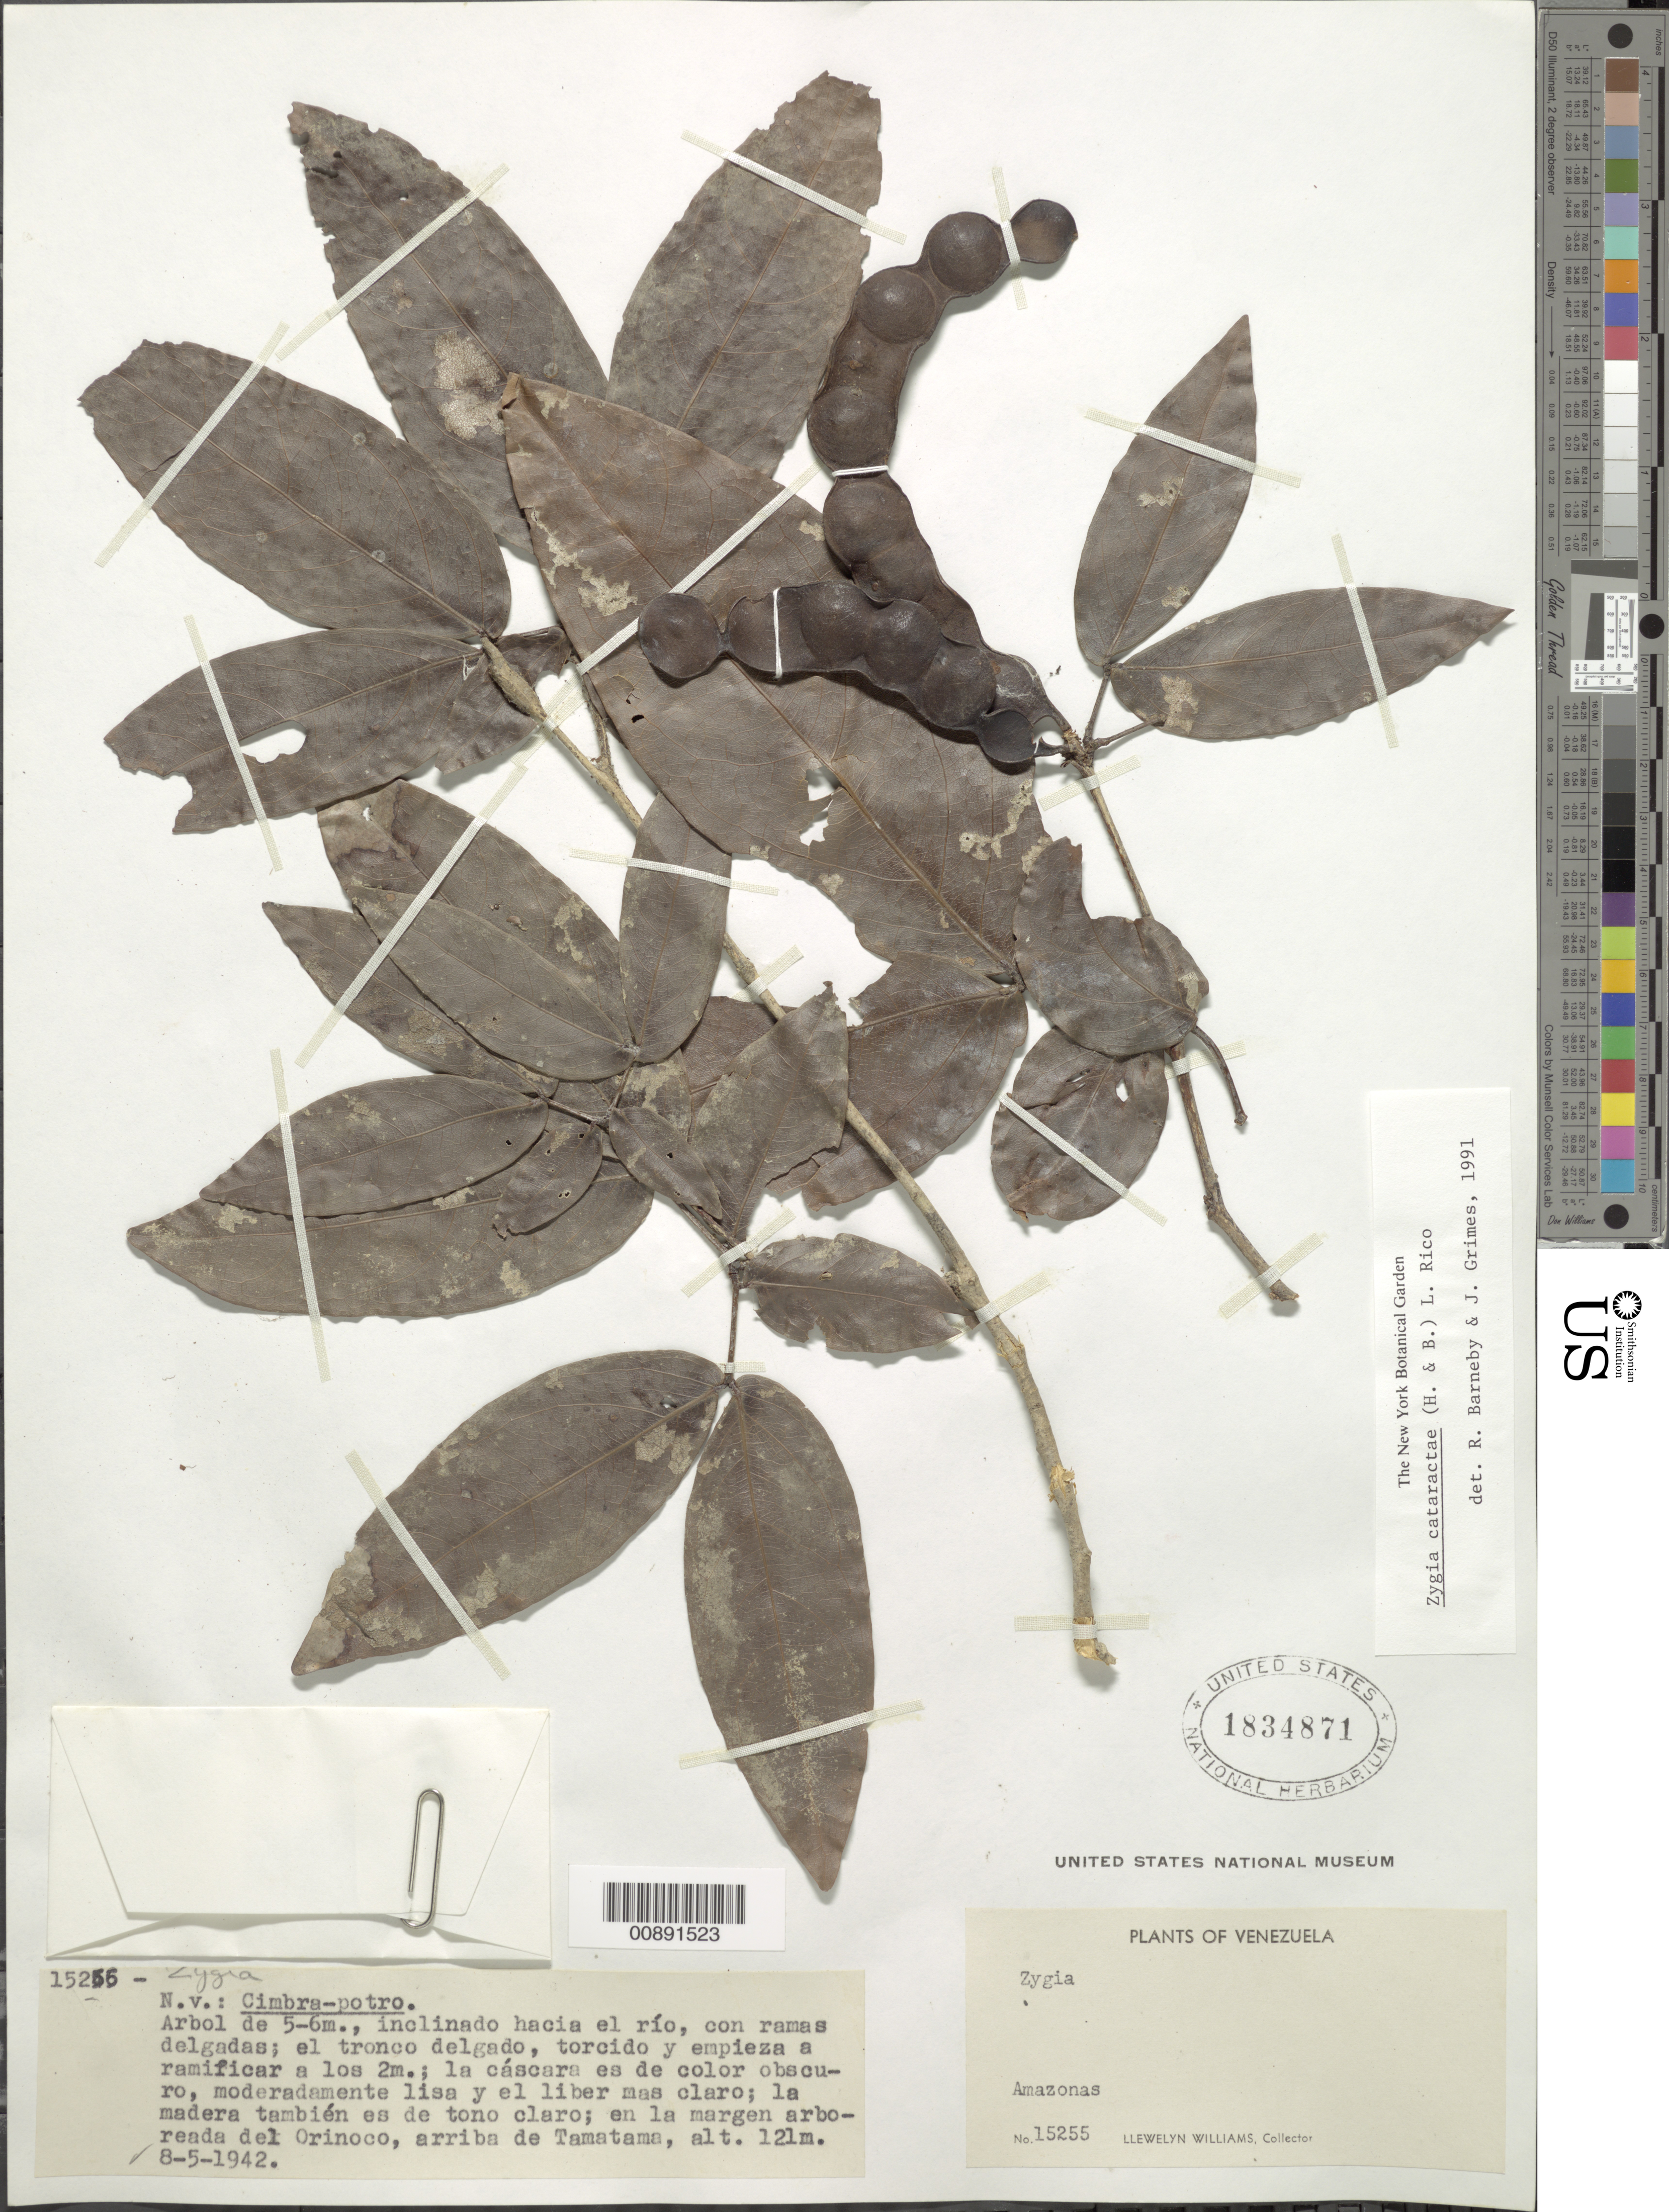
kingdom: Plantae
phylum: Tracheophyta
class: Magnoliopsida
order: Fabales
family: Fabaceae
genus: Zygia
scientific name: Zygia cataractae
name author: (Kunth) L. Rico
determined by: Barneby, R. C.; Grimes, J. W.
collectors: Ll. Williams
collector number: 15255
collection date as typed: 8-May-42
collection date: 1942-05-08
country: Venezuela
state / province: Amazonas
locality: Tamatama, Alto Río Orinoco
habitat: Margen arboreada del rio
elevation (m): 121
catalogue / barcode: US 1834871